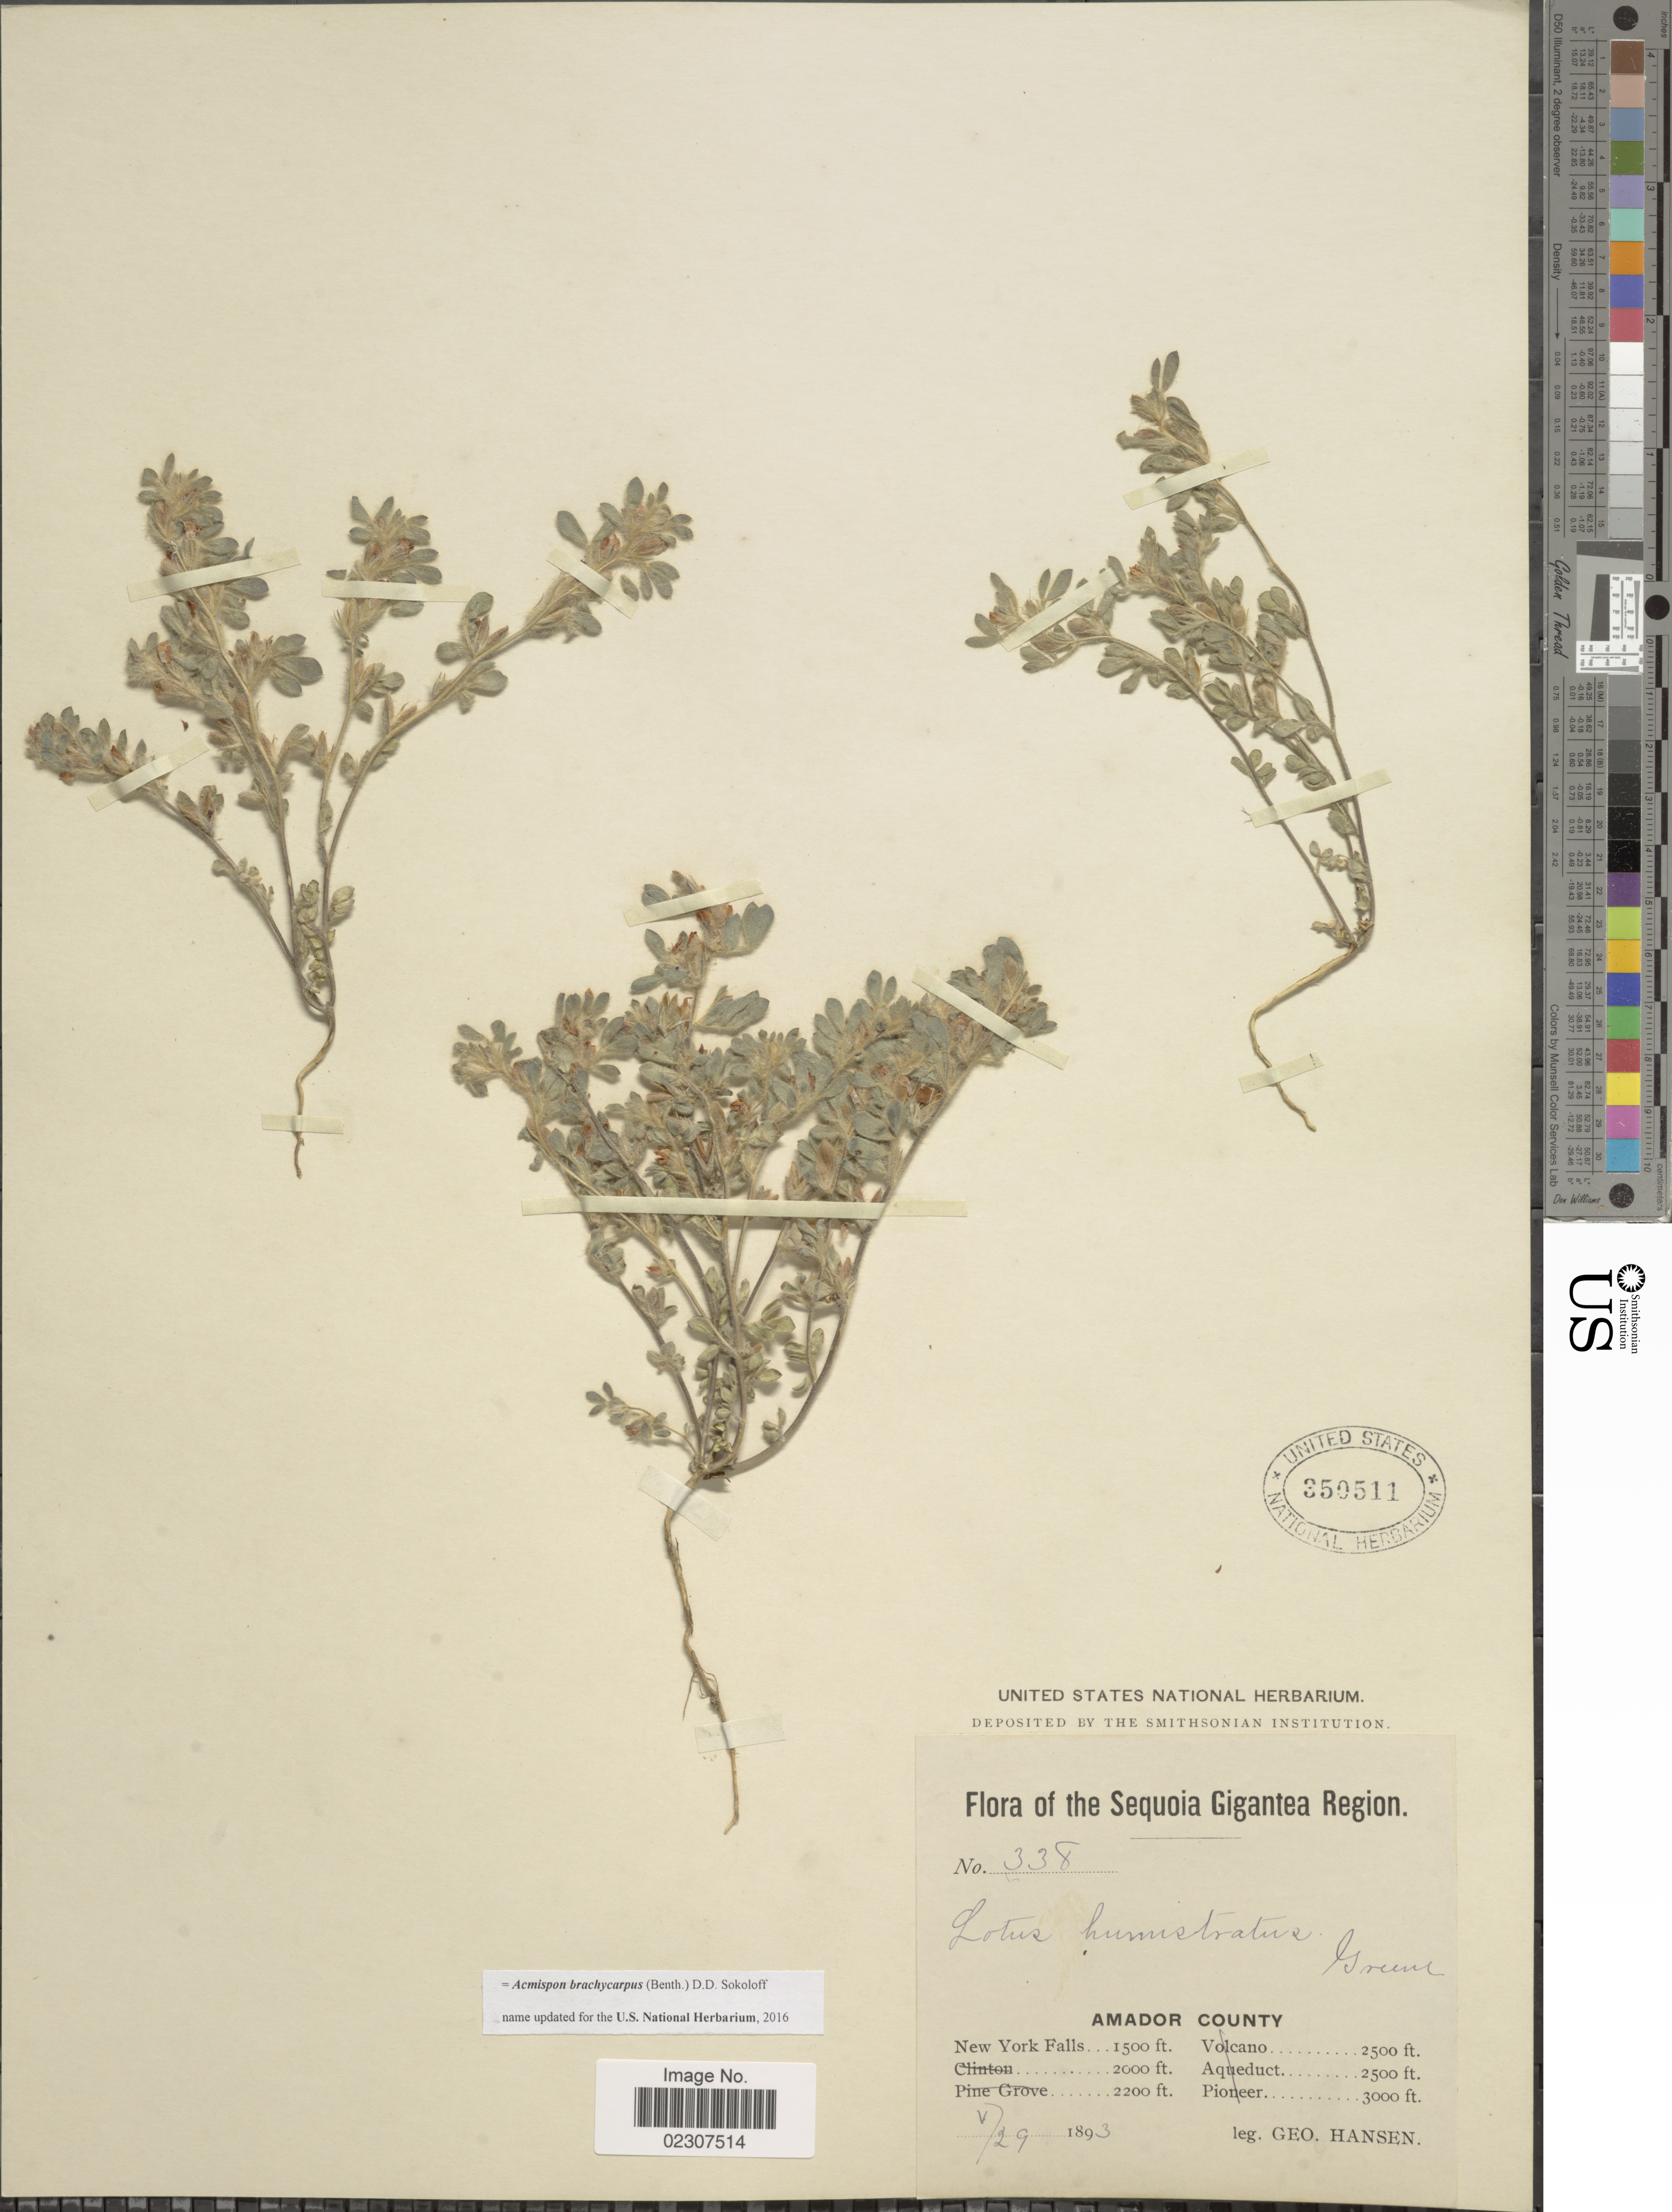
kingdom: Plantae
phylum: Tracheophyta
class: Magnoliopsida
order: Fabales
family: Fabaceae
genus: Acmispon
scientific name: Acmispon brachycarpus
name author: (Benth.) D.D. Sokoloff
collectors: G. Hansen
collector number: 338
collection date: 1893-05-29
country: United States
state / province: California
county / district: Amador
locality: The Sequoia Gigantea Region, Amador County, New York Falls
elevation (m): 457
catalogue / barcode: US 350511